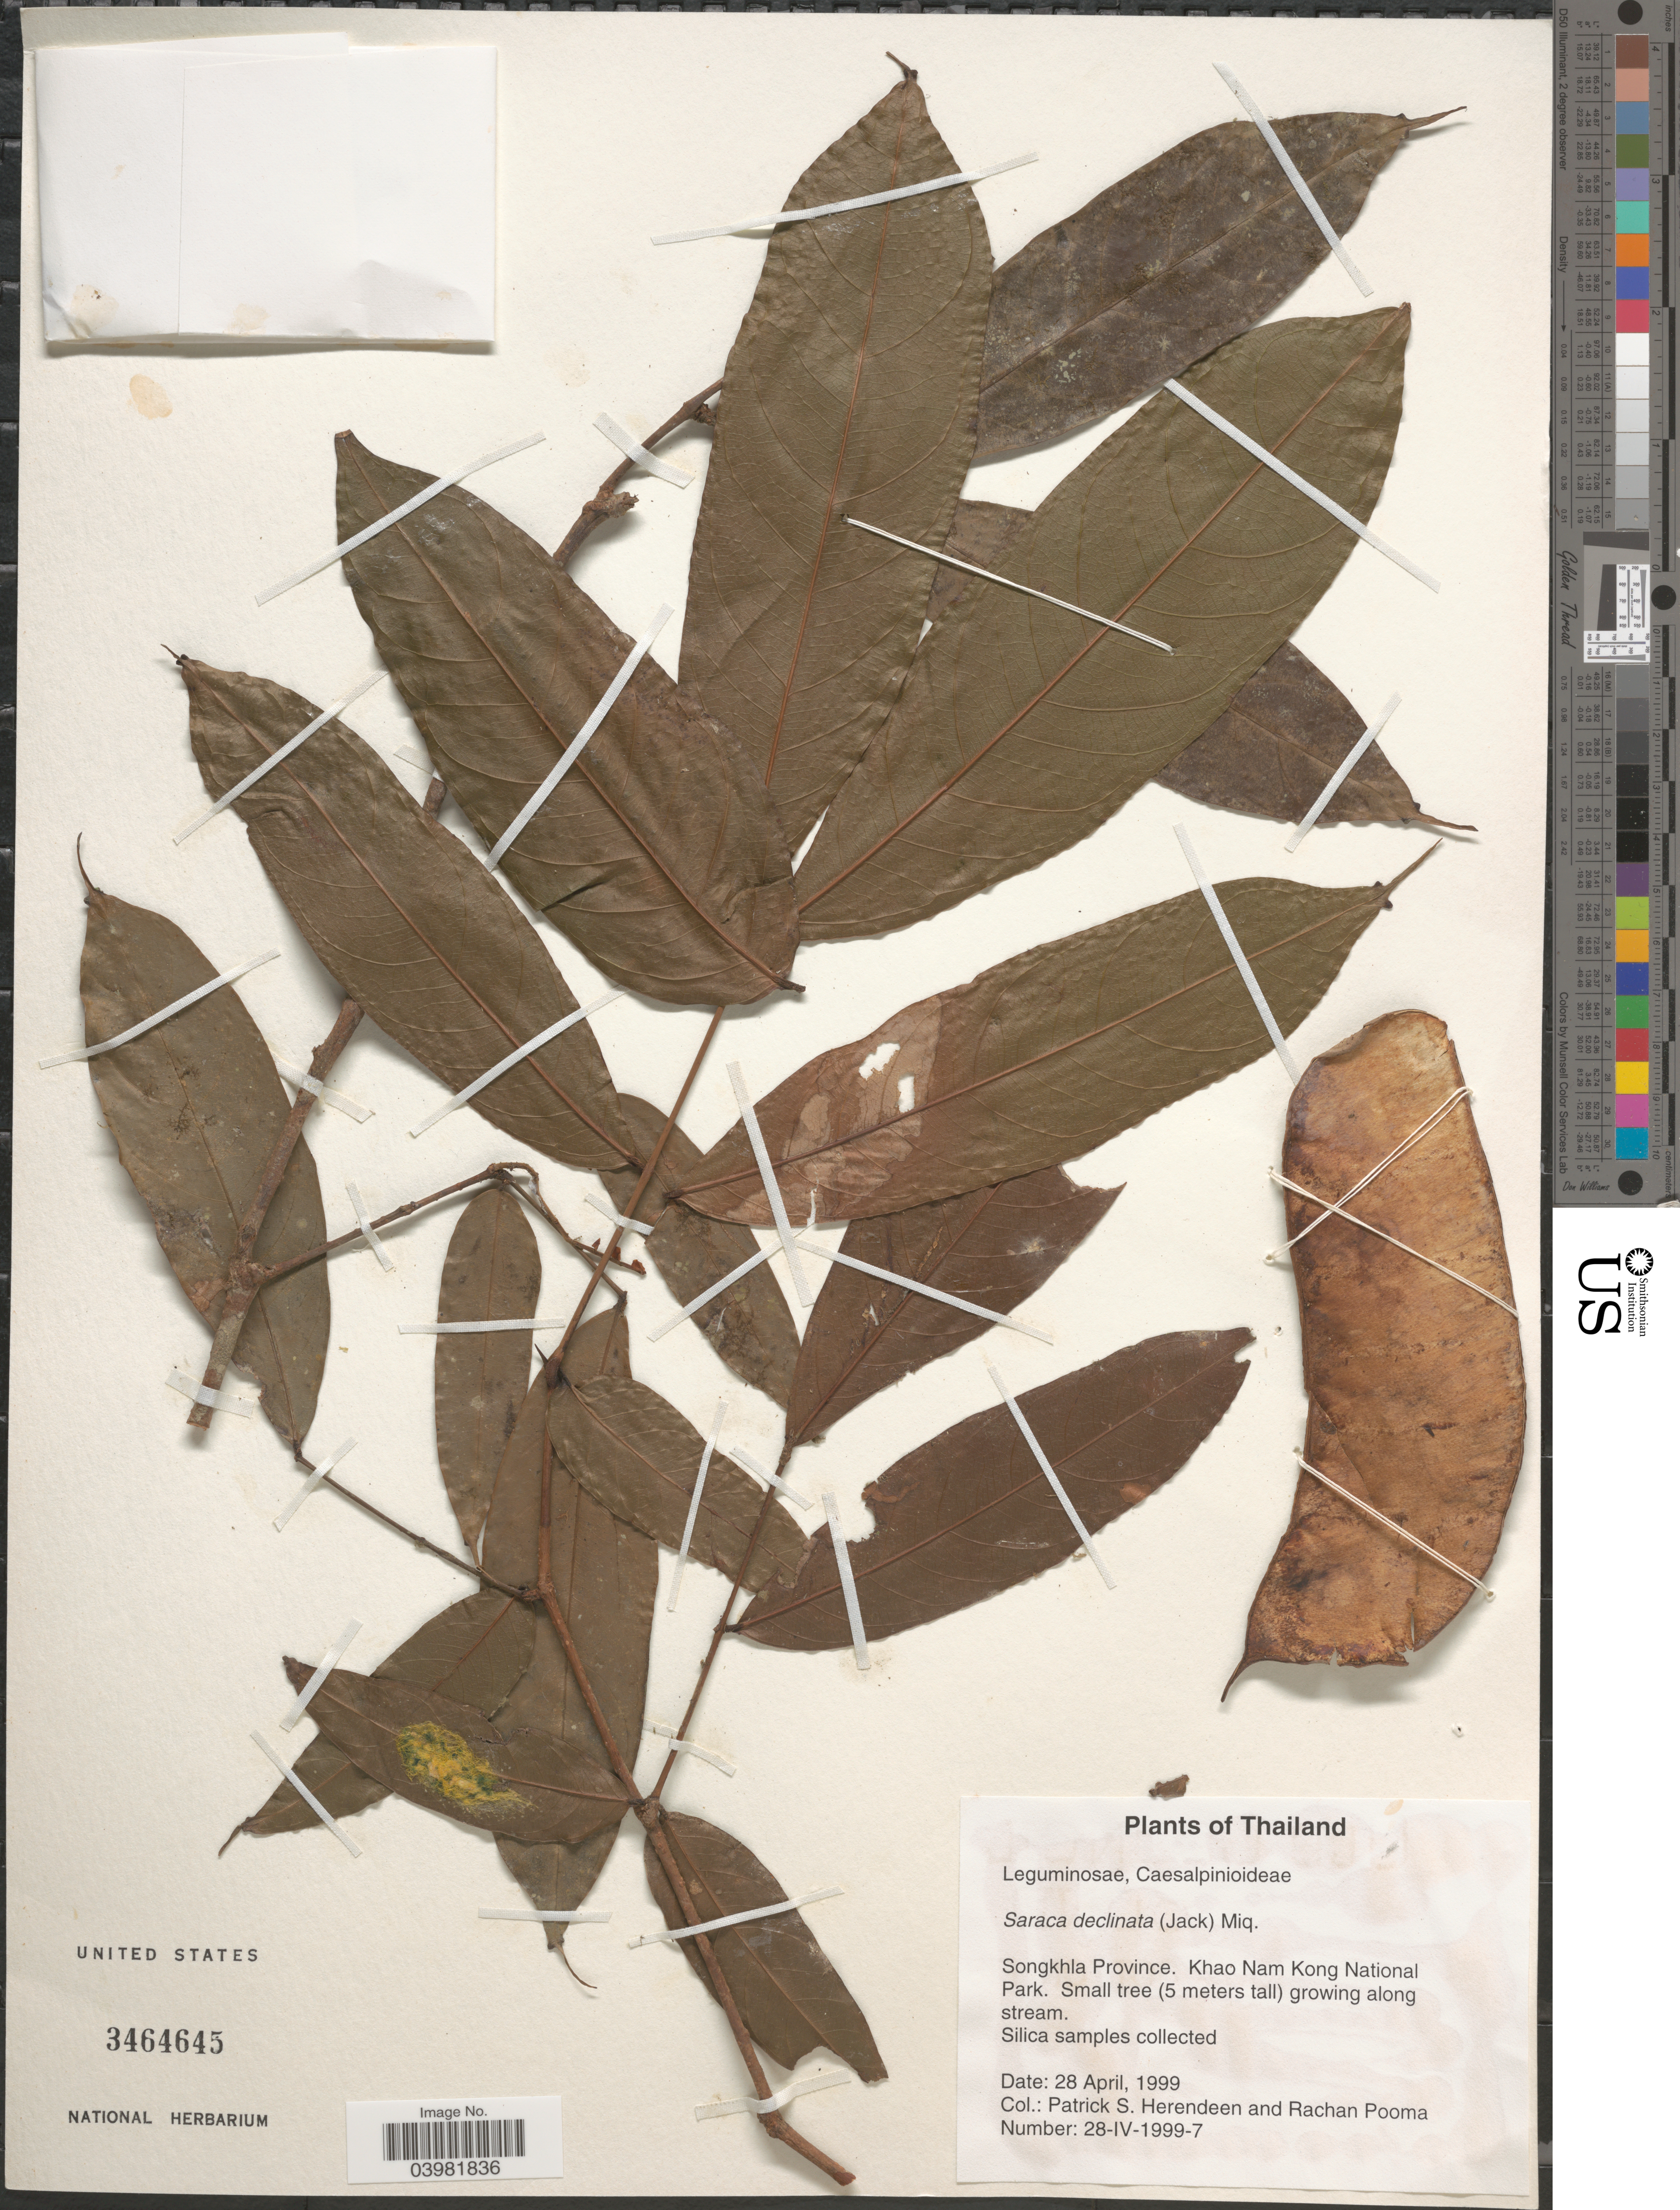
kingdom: Plantae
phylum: Tracheophyta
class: Magnoliopsida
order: Fabales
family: Fabaceae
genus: Saraca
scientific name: Saraca declinata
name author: (J.G. Jack) Miq.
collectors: P. S. Herendeen & R. Pooma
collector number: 28-IV-1999-7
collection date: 1999-04-28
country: Thailand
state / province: Songkhla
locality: Khao Nam Kong National Park. Along stream.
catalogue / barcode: US 3464645